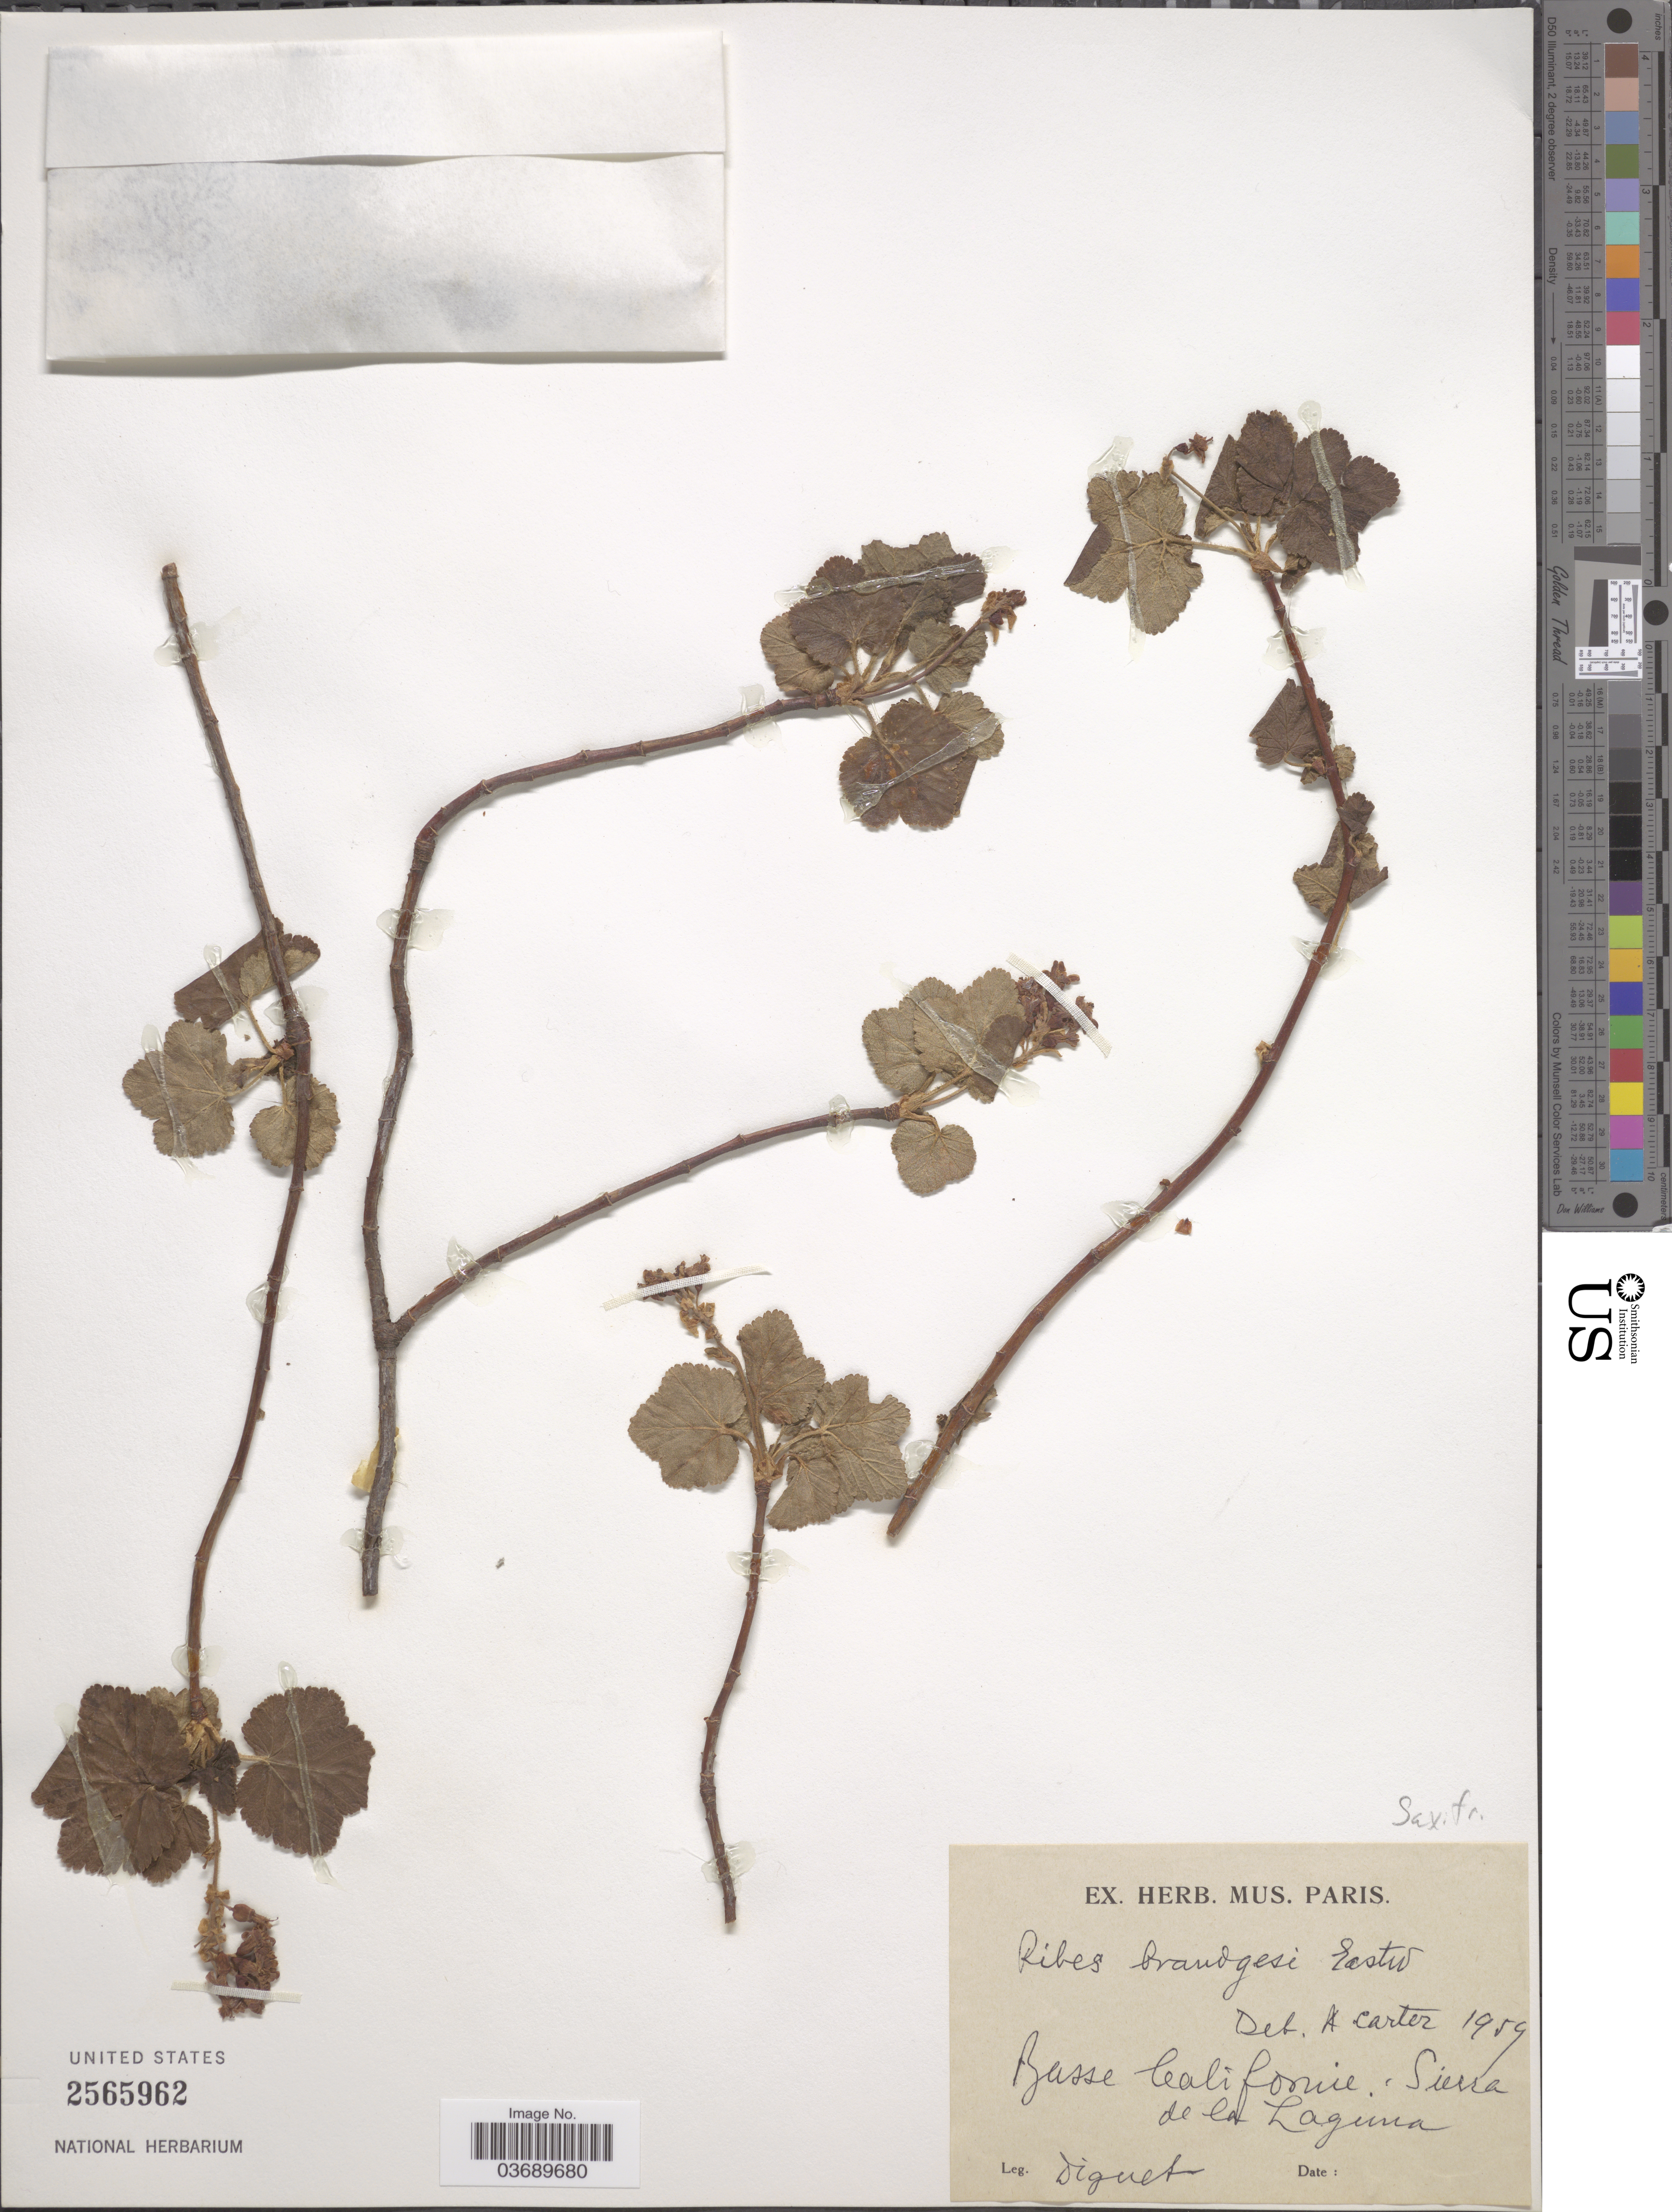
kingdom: Plantae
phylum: Tracheophyta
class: Magnoliopsida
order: Saxifragales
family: Grossulariaceae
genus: Ribes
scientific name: Ribes brandegei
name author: Eastw.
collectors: -. Diguet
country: Mexico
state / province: Baja California Sur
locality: Basse Californie. Sierra de la Laguna.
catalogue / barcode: US 2565962